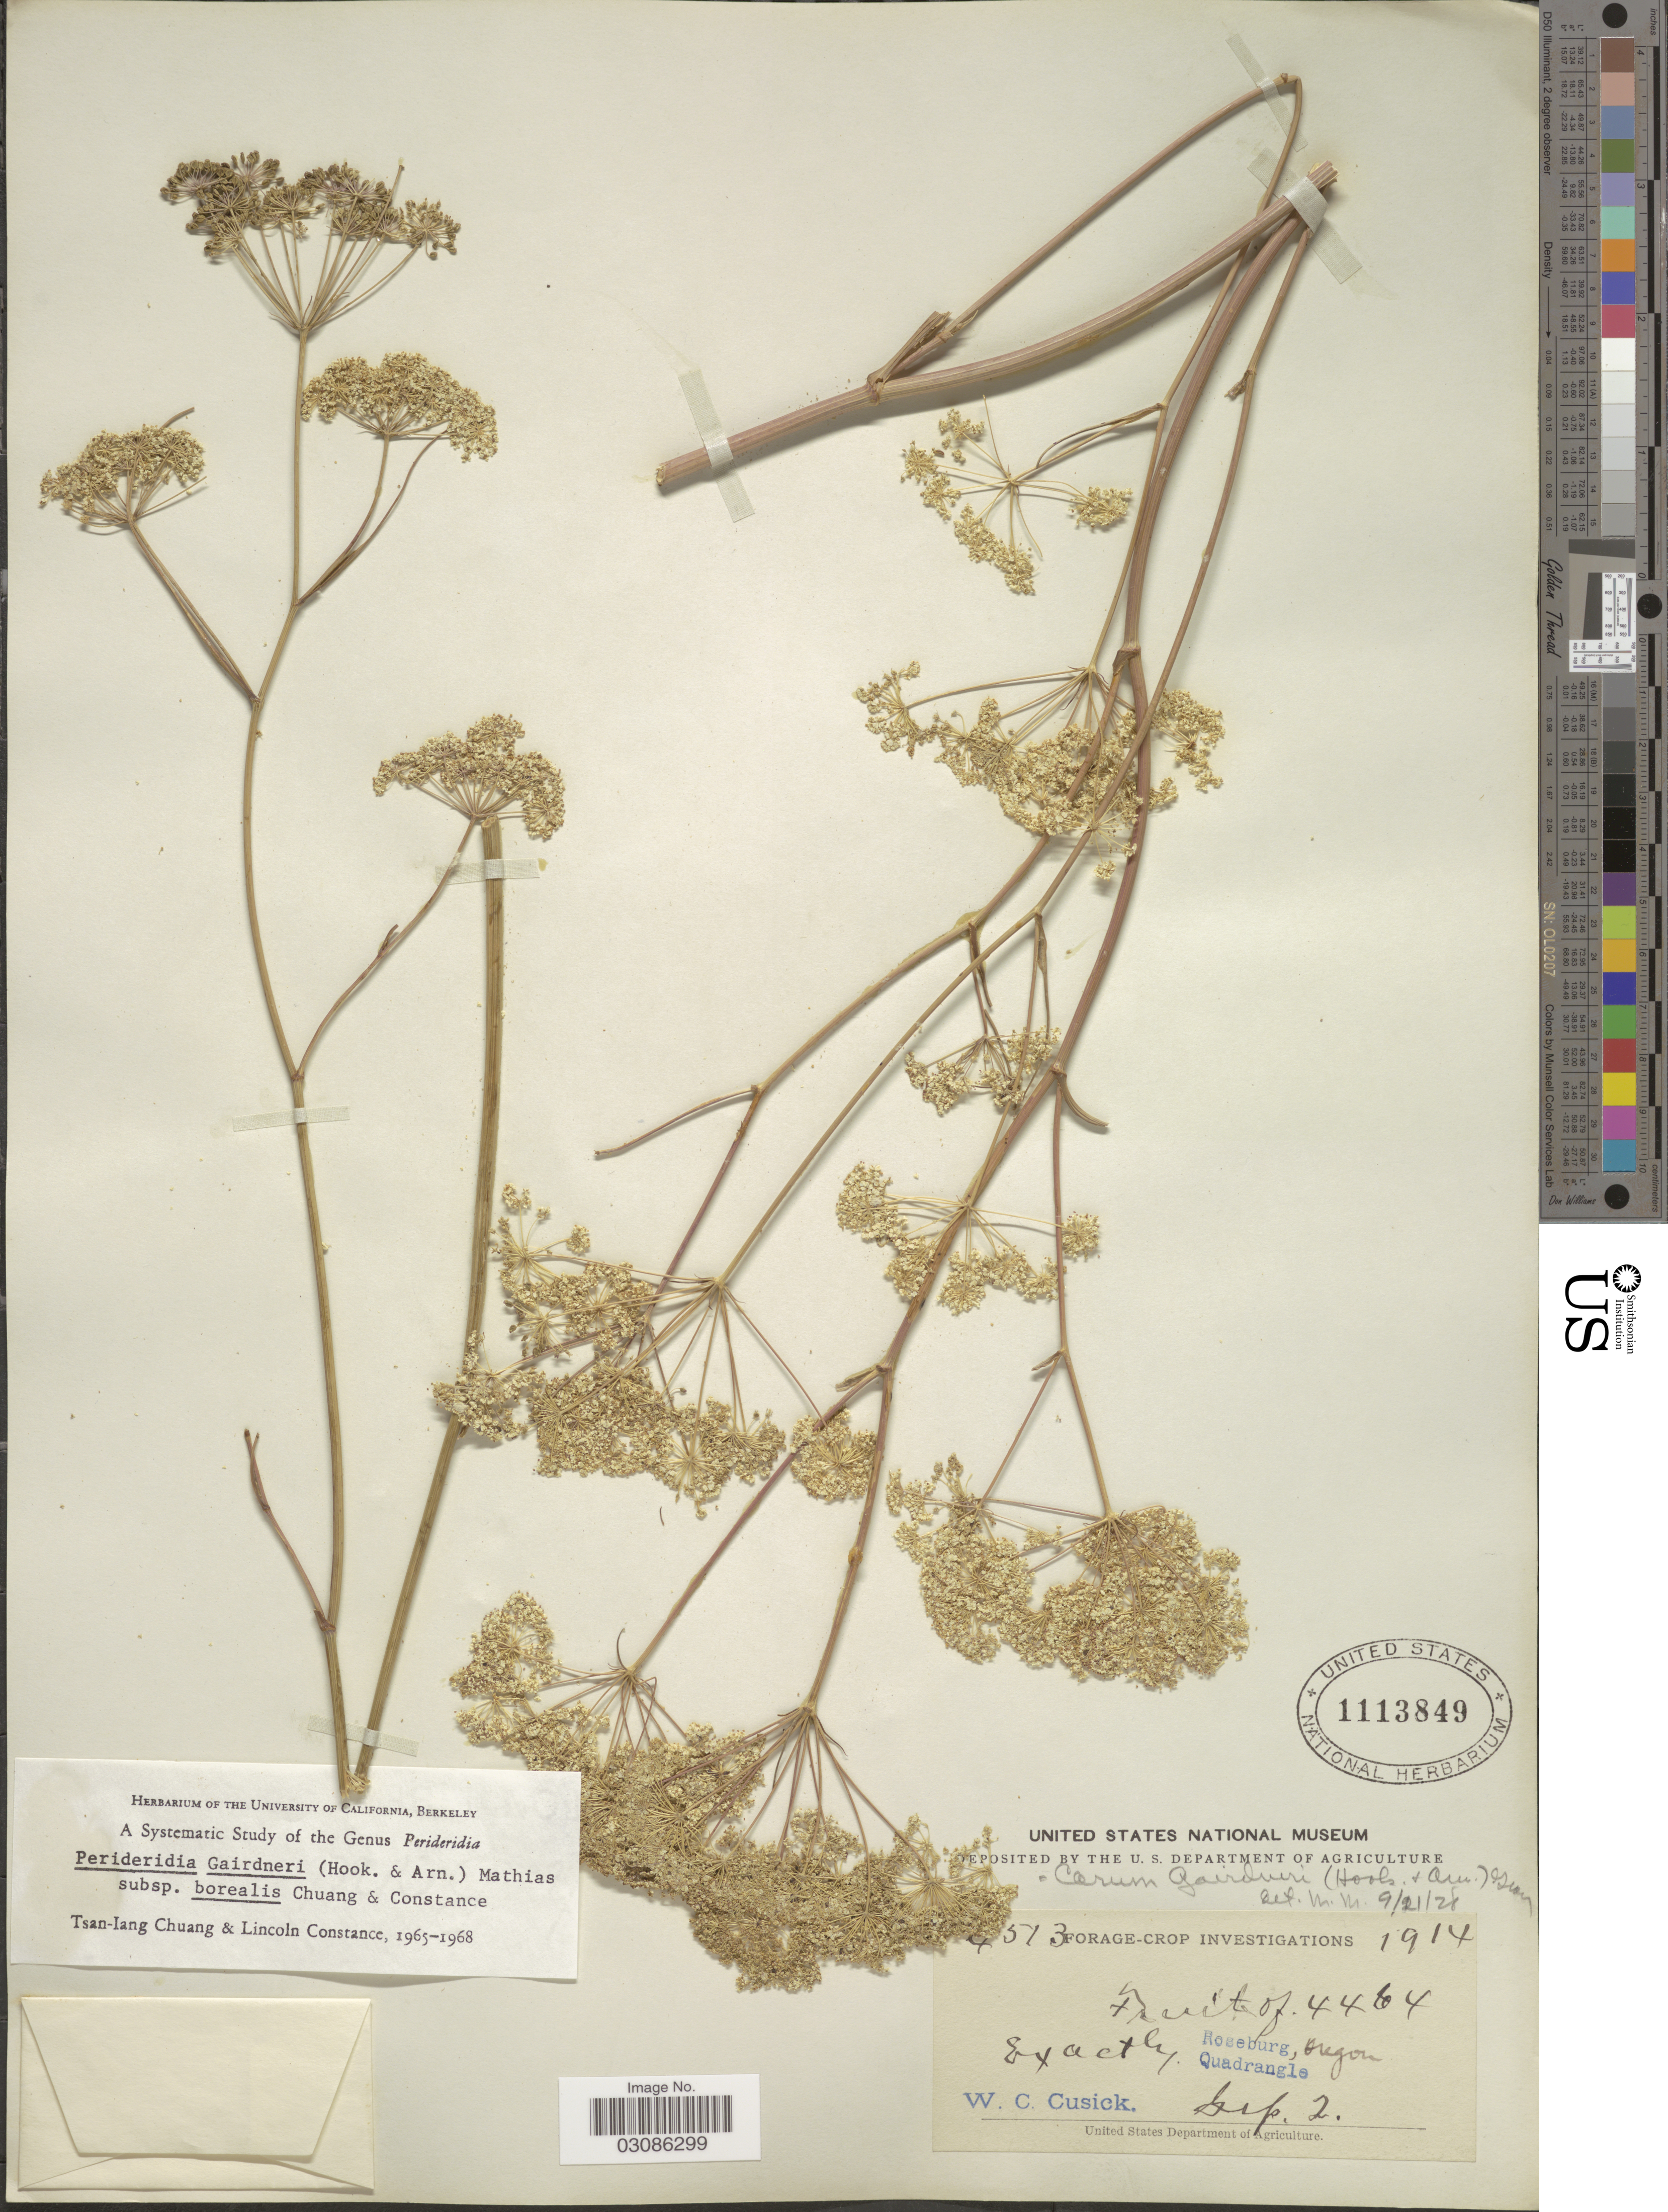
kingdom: Plantae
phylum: Tracheophyta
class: Magnoliopsida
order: Apiales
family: Apiaceae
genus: Perideridia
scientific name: Perideridia gairdneri subsp. borealis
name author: T.I. Chuang & Constance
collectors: W. C. Cusick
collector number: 4513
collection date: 1914-09-02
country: United States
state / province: Oregon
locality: Roseburg, Quadrangle.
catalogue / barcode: US 1113849